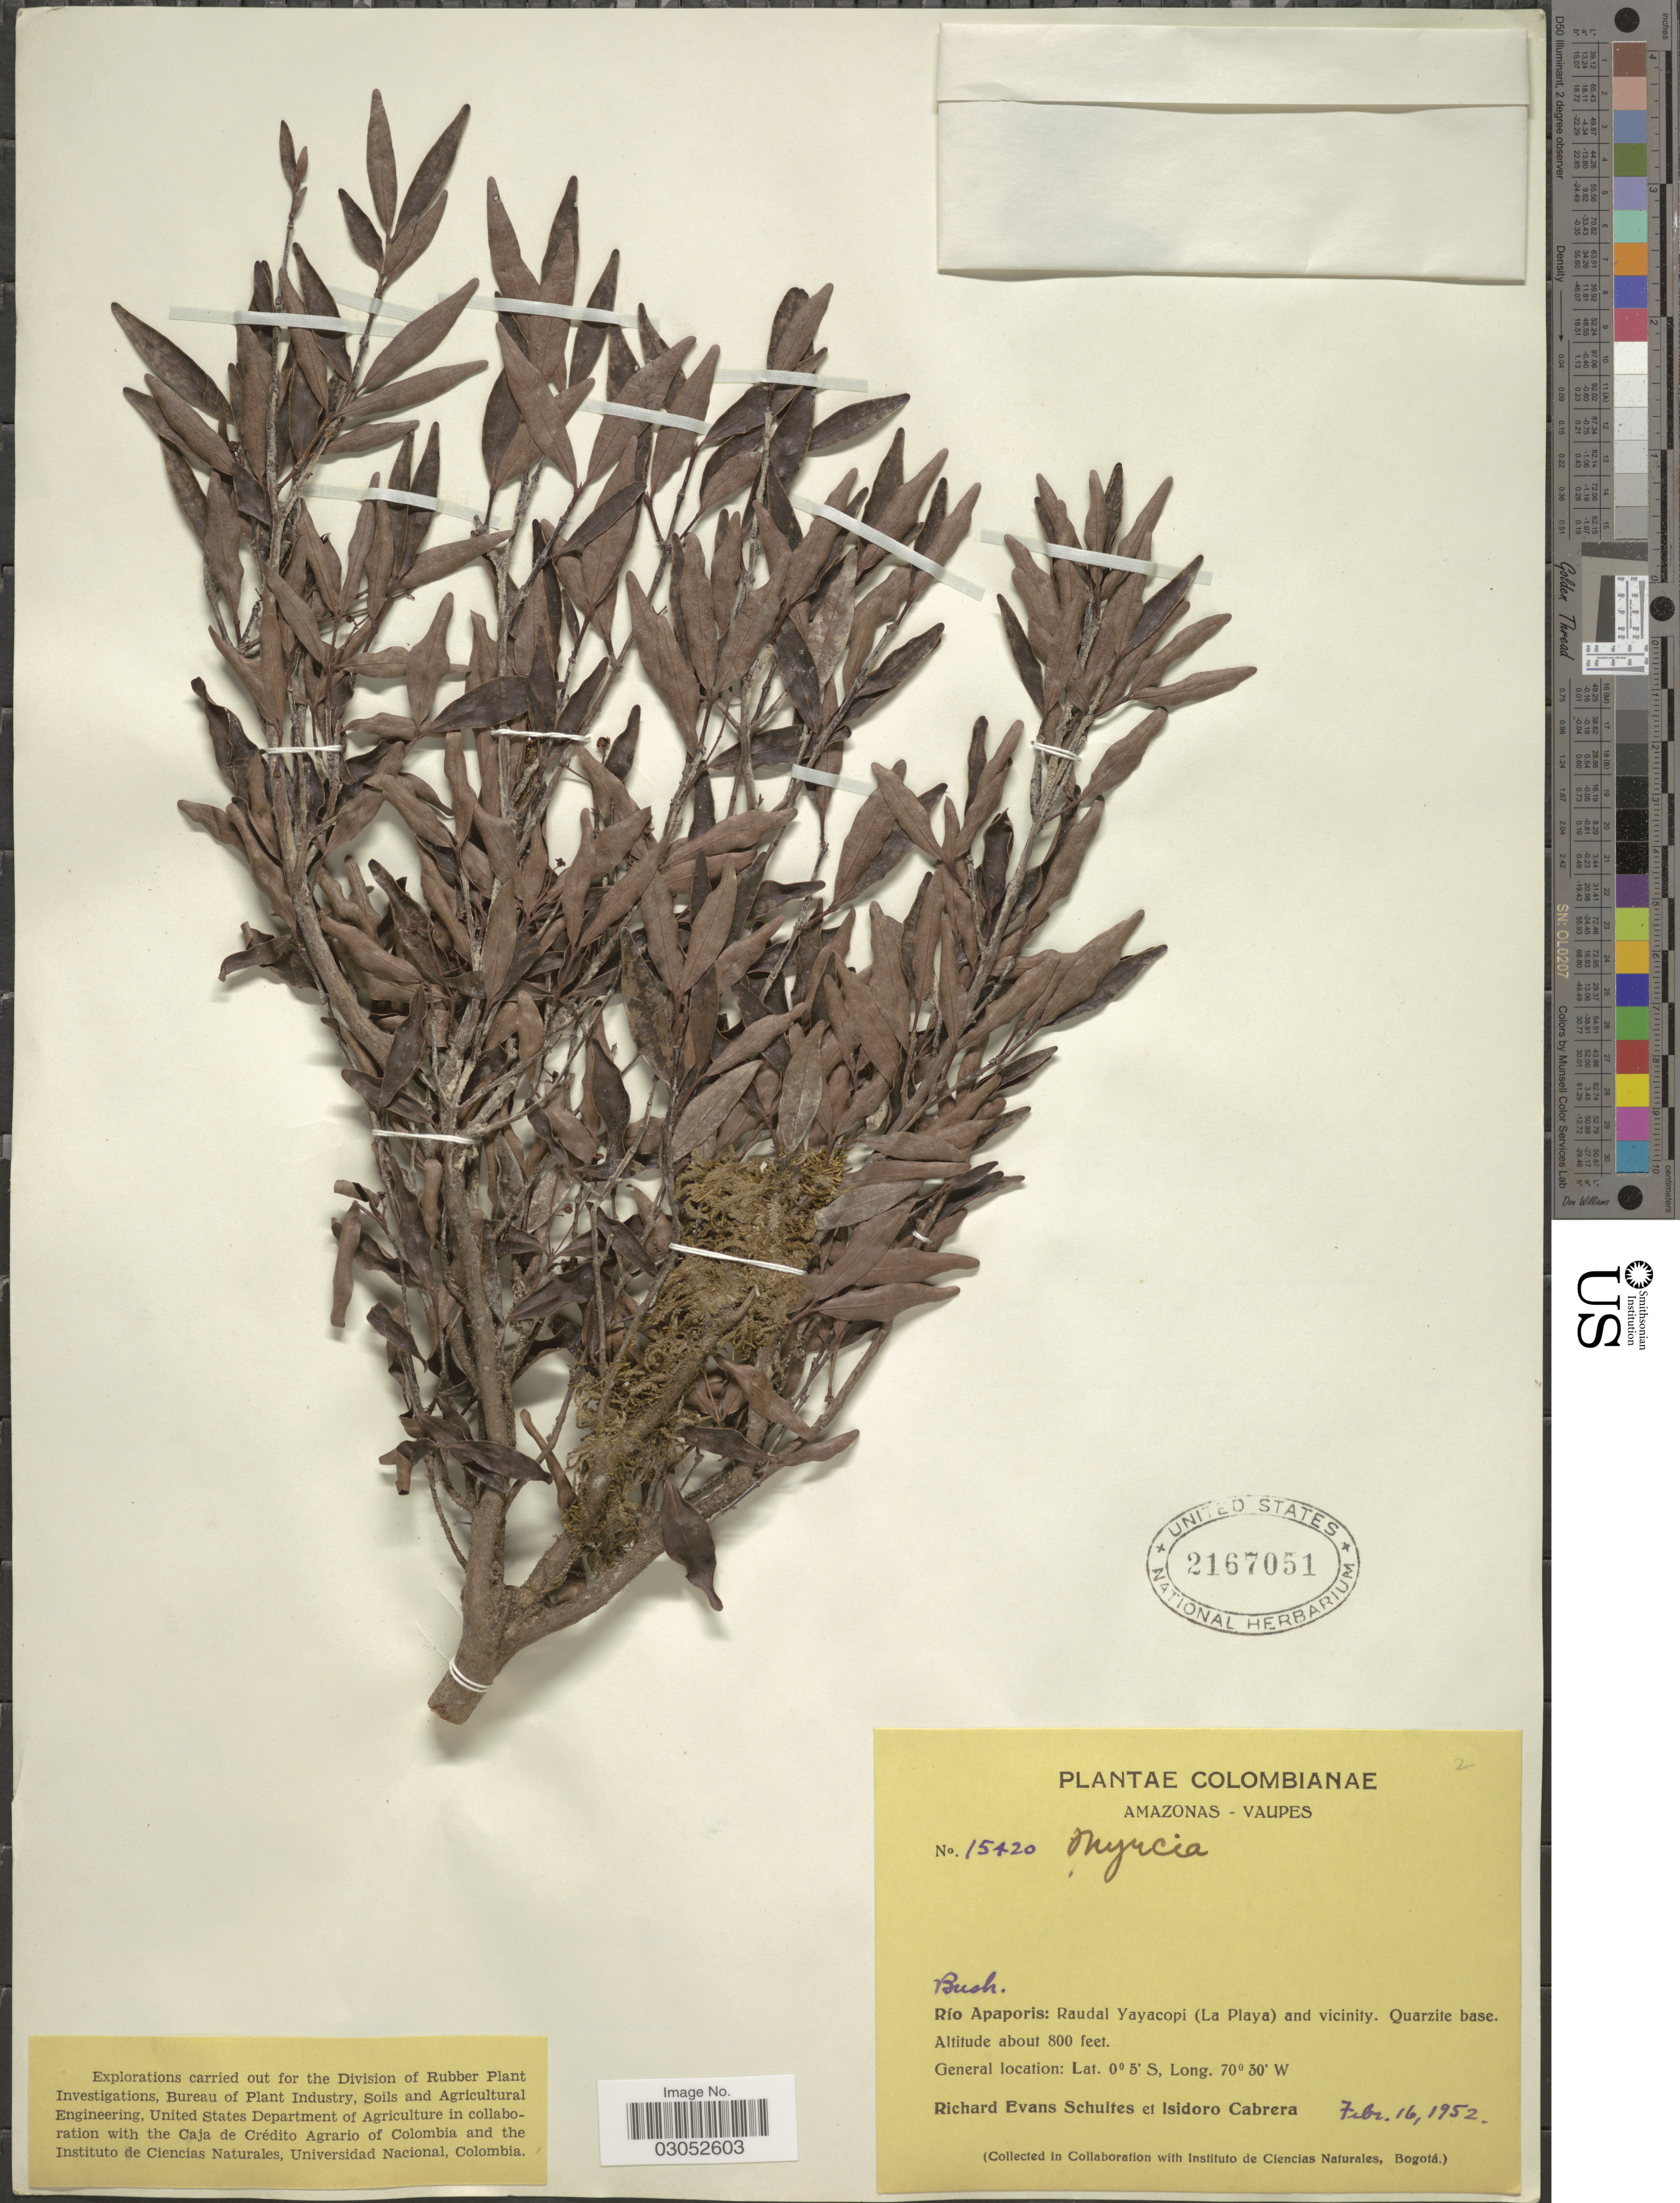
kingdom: Plantae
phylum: Tracheophyta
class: Magnoliopsida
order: Myrtales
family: Myrtaceae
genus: Myrcia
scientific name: Myrcia sp.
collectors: R. E. Schultes & I. Cabrera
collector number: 15420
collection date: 1952-02-16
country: Colombia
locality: Amazonas - Vaupes. Río Apaporis: Raudal Yayacopi (La Playa) and vicinity.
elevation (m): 244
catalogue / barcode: US 2167051